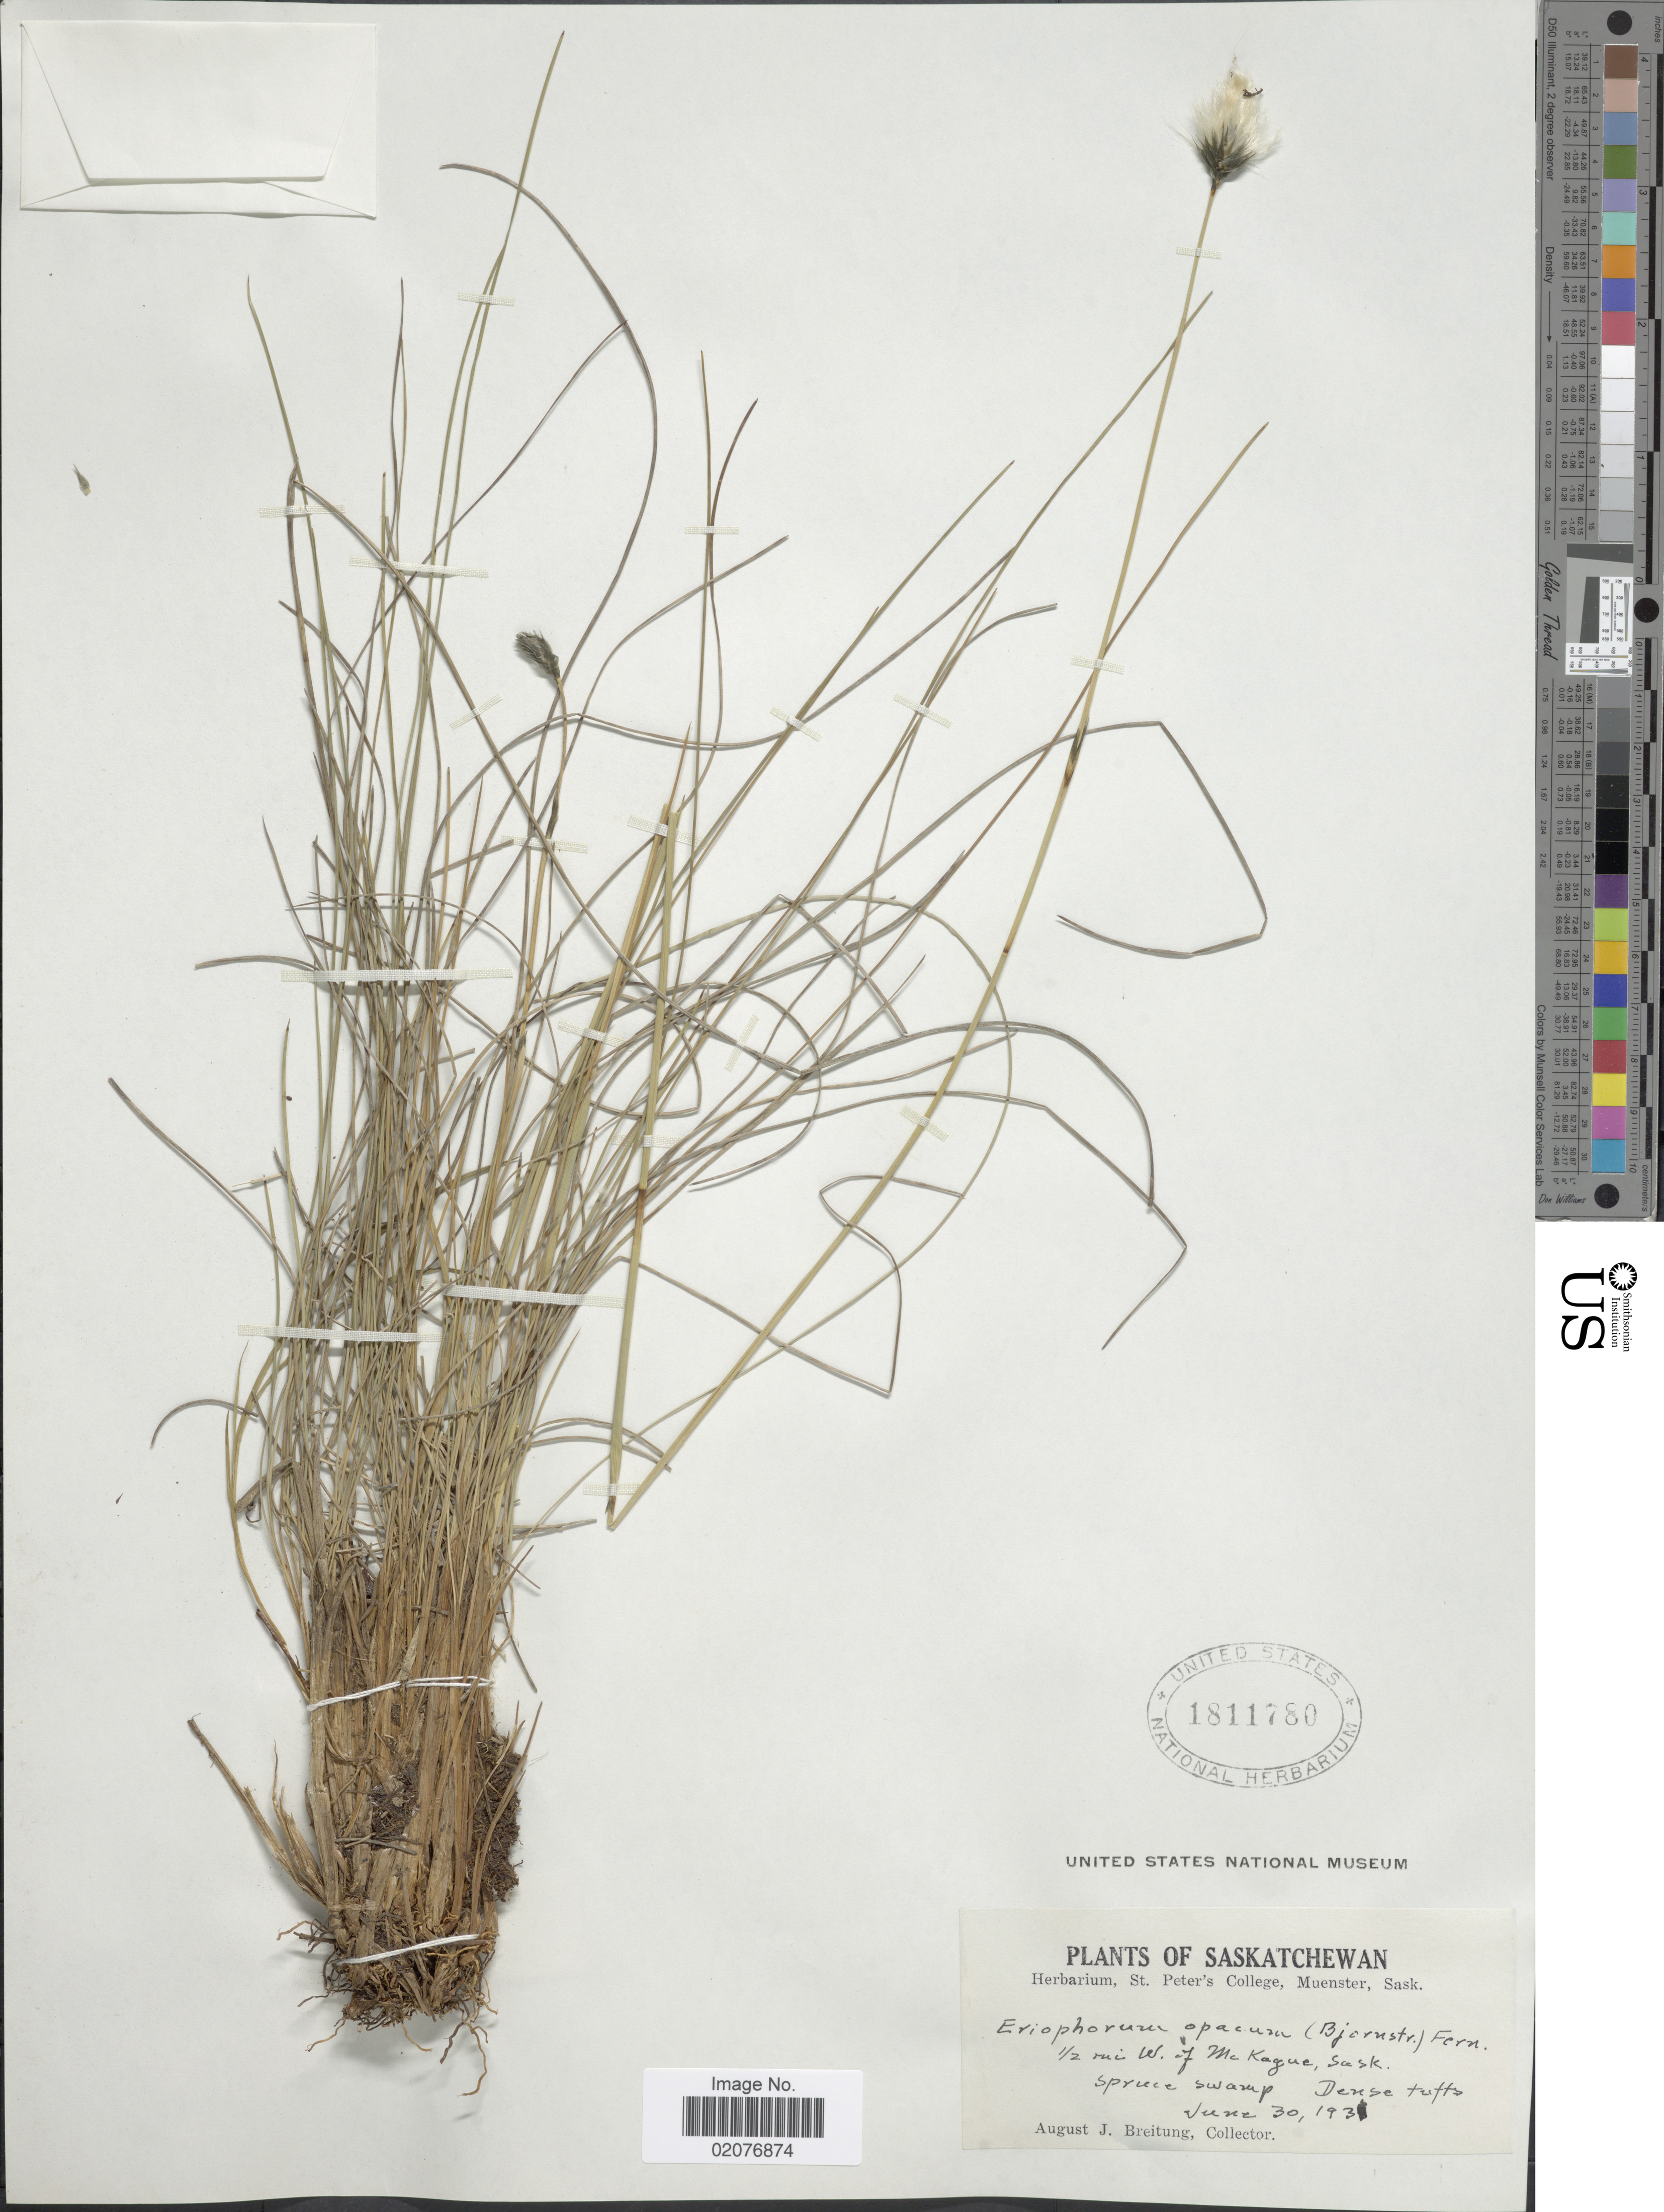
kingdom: Plantae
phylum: Tracheophyta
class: Liliopsida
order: Poales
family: Cyperaceae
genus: Eriophorum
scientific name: Eriophorum brachyantherum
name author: Trautv. & C.A. Mey.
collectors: A. Breitung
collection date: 1937-06-30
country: Canada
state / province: Saskatchewan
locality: ½ mi W of McKague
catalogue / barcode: US 1811780